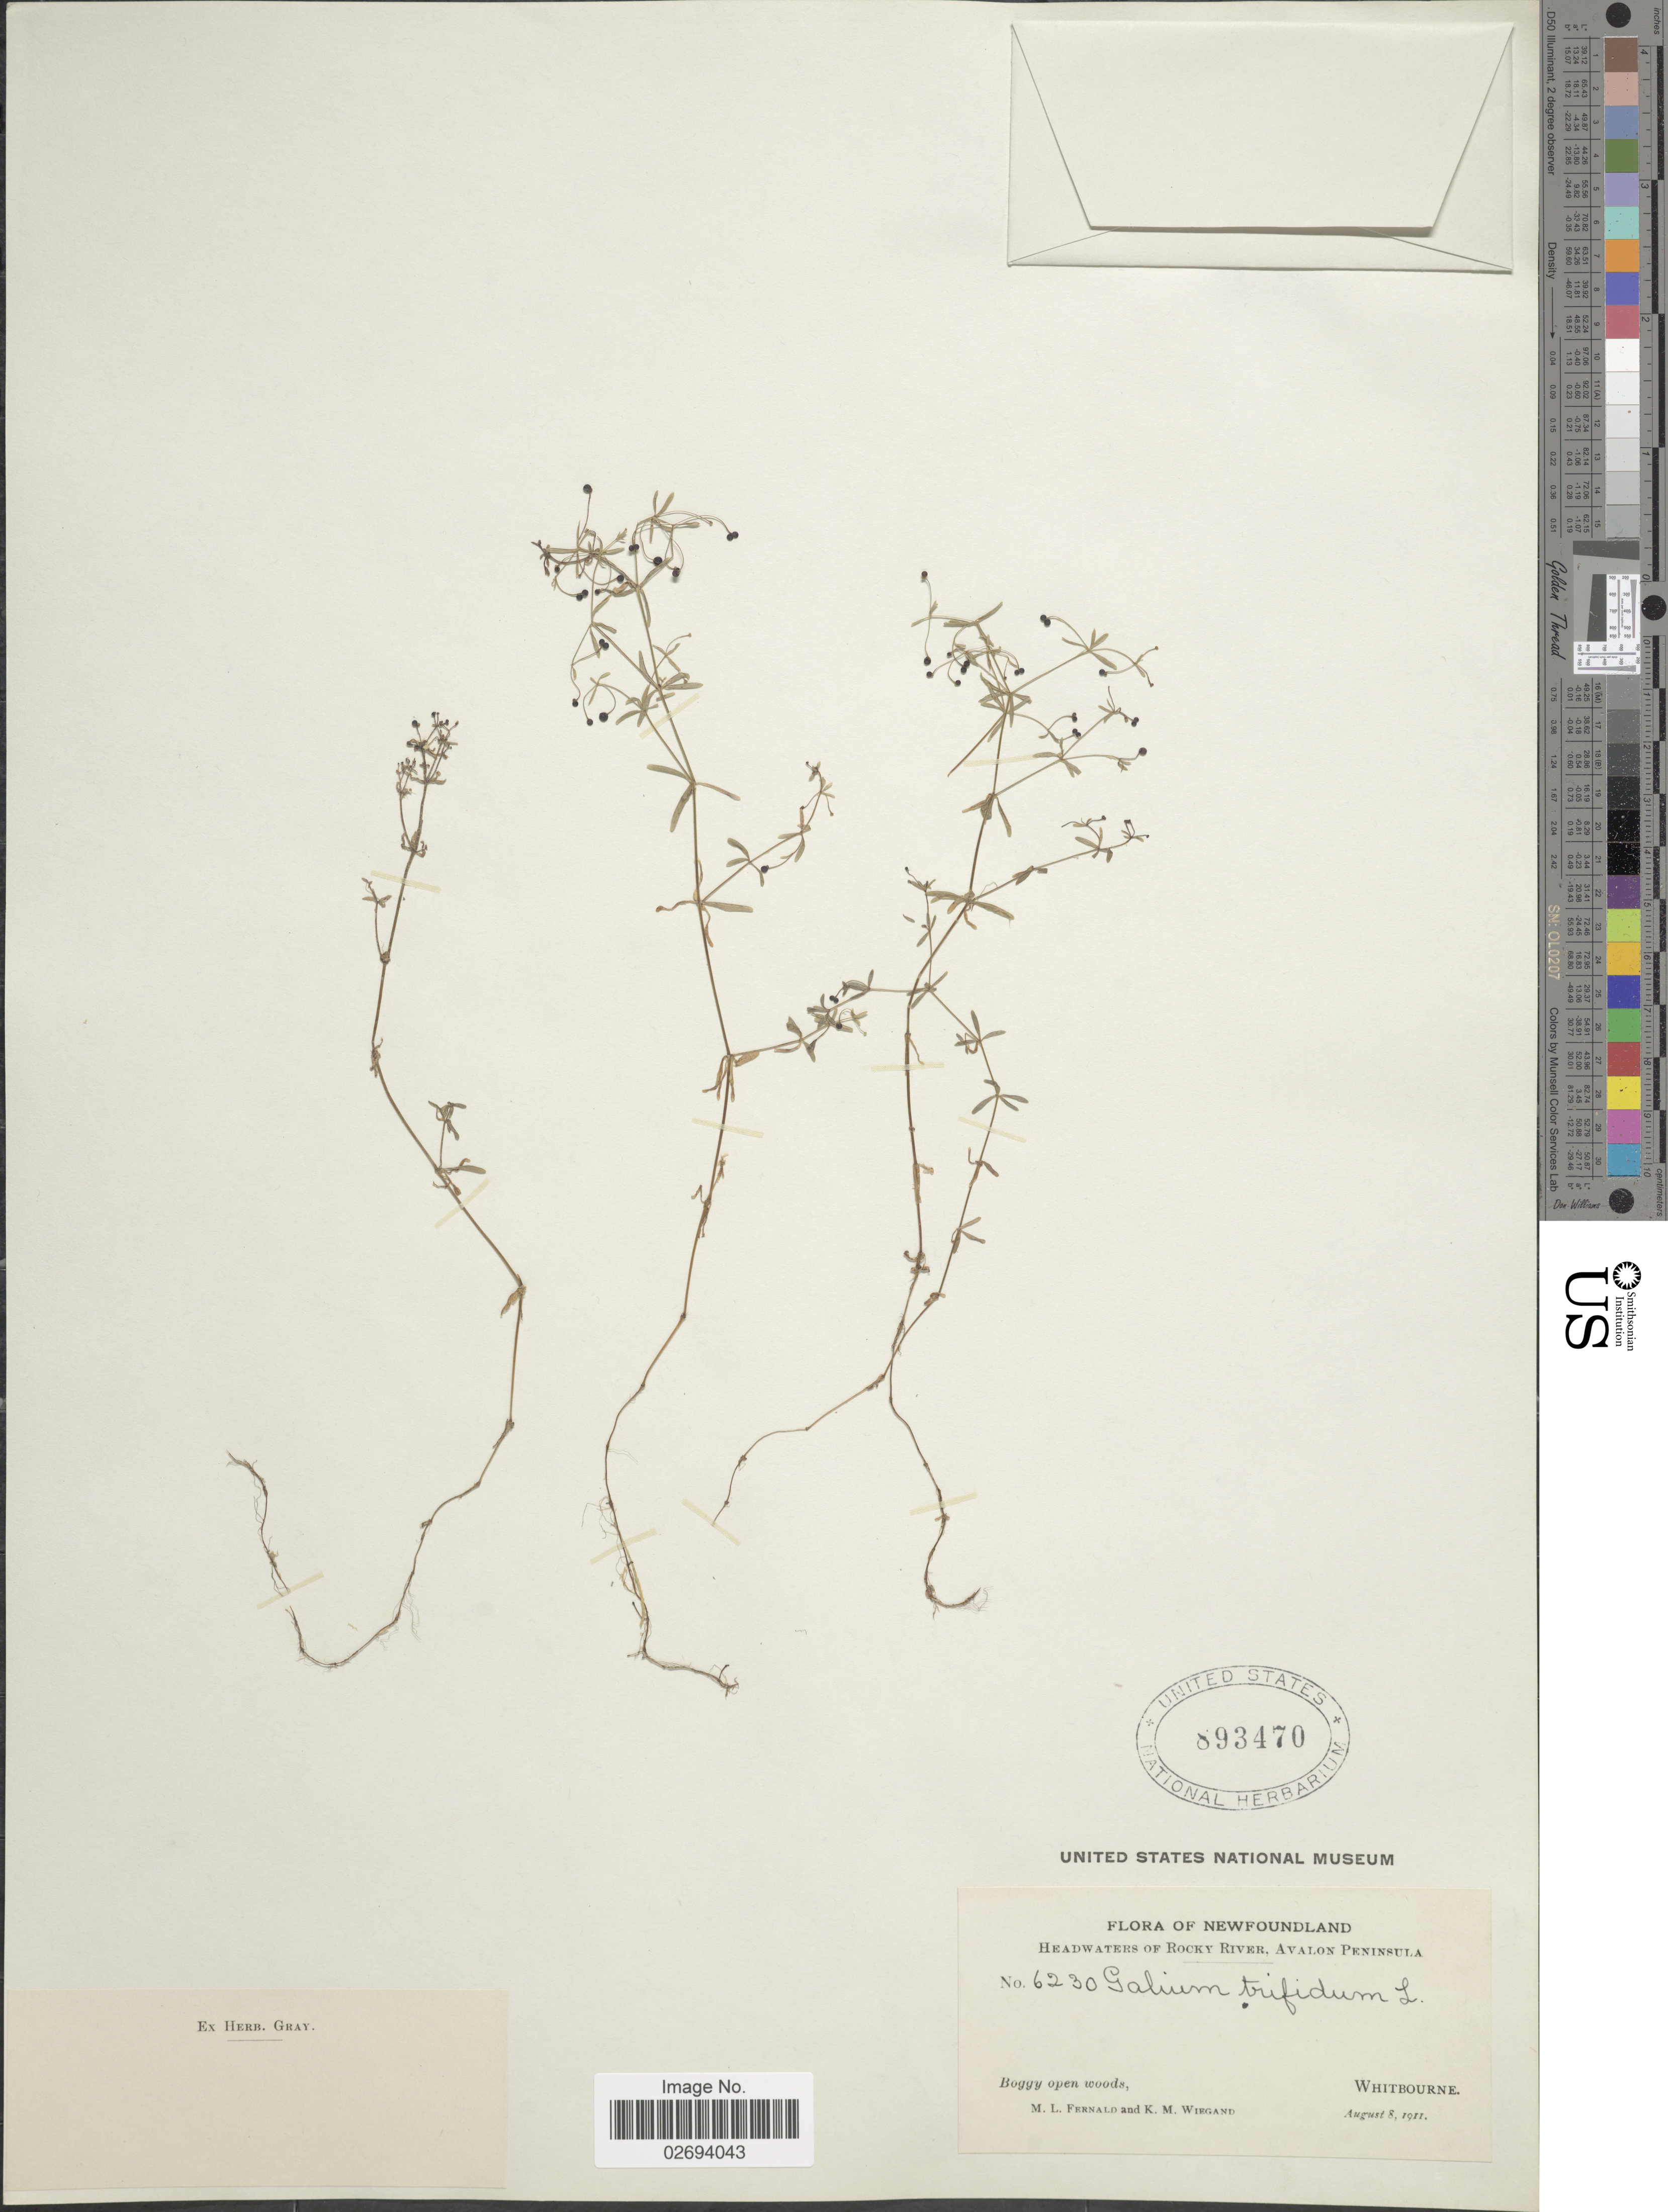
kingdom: Plantae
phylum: Tracheophyta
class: Magnoliopsida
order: Gentianales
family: Rubiaceae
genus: Galium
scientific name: Galium trifidum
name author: L.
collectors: M. L. Fernald & K. M. Wiegand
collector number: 6230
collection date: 1911-08-08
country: Canada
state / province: Newfoundland and Labrador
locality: Headwaters of Rocky River, Avalon Peninsula, Boggy open woods, Whitbourne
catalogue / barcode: US 893470